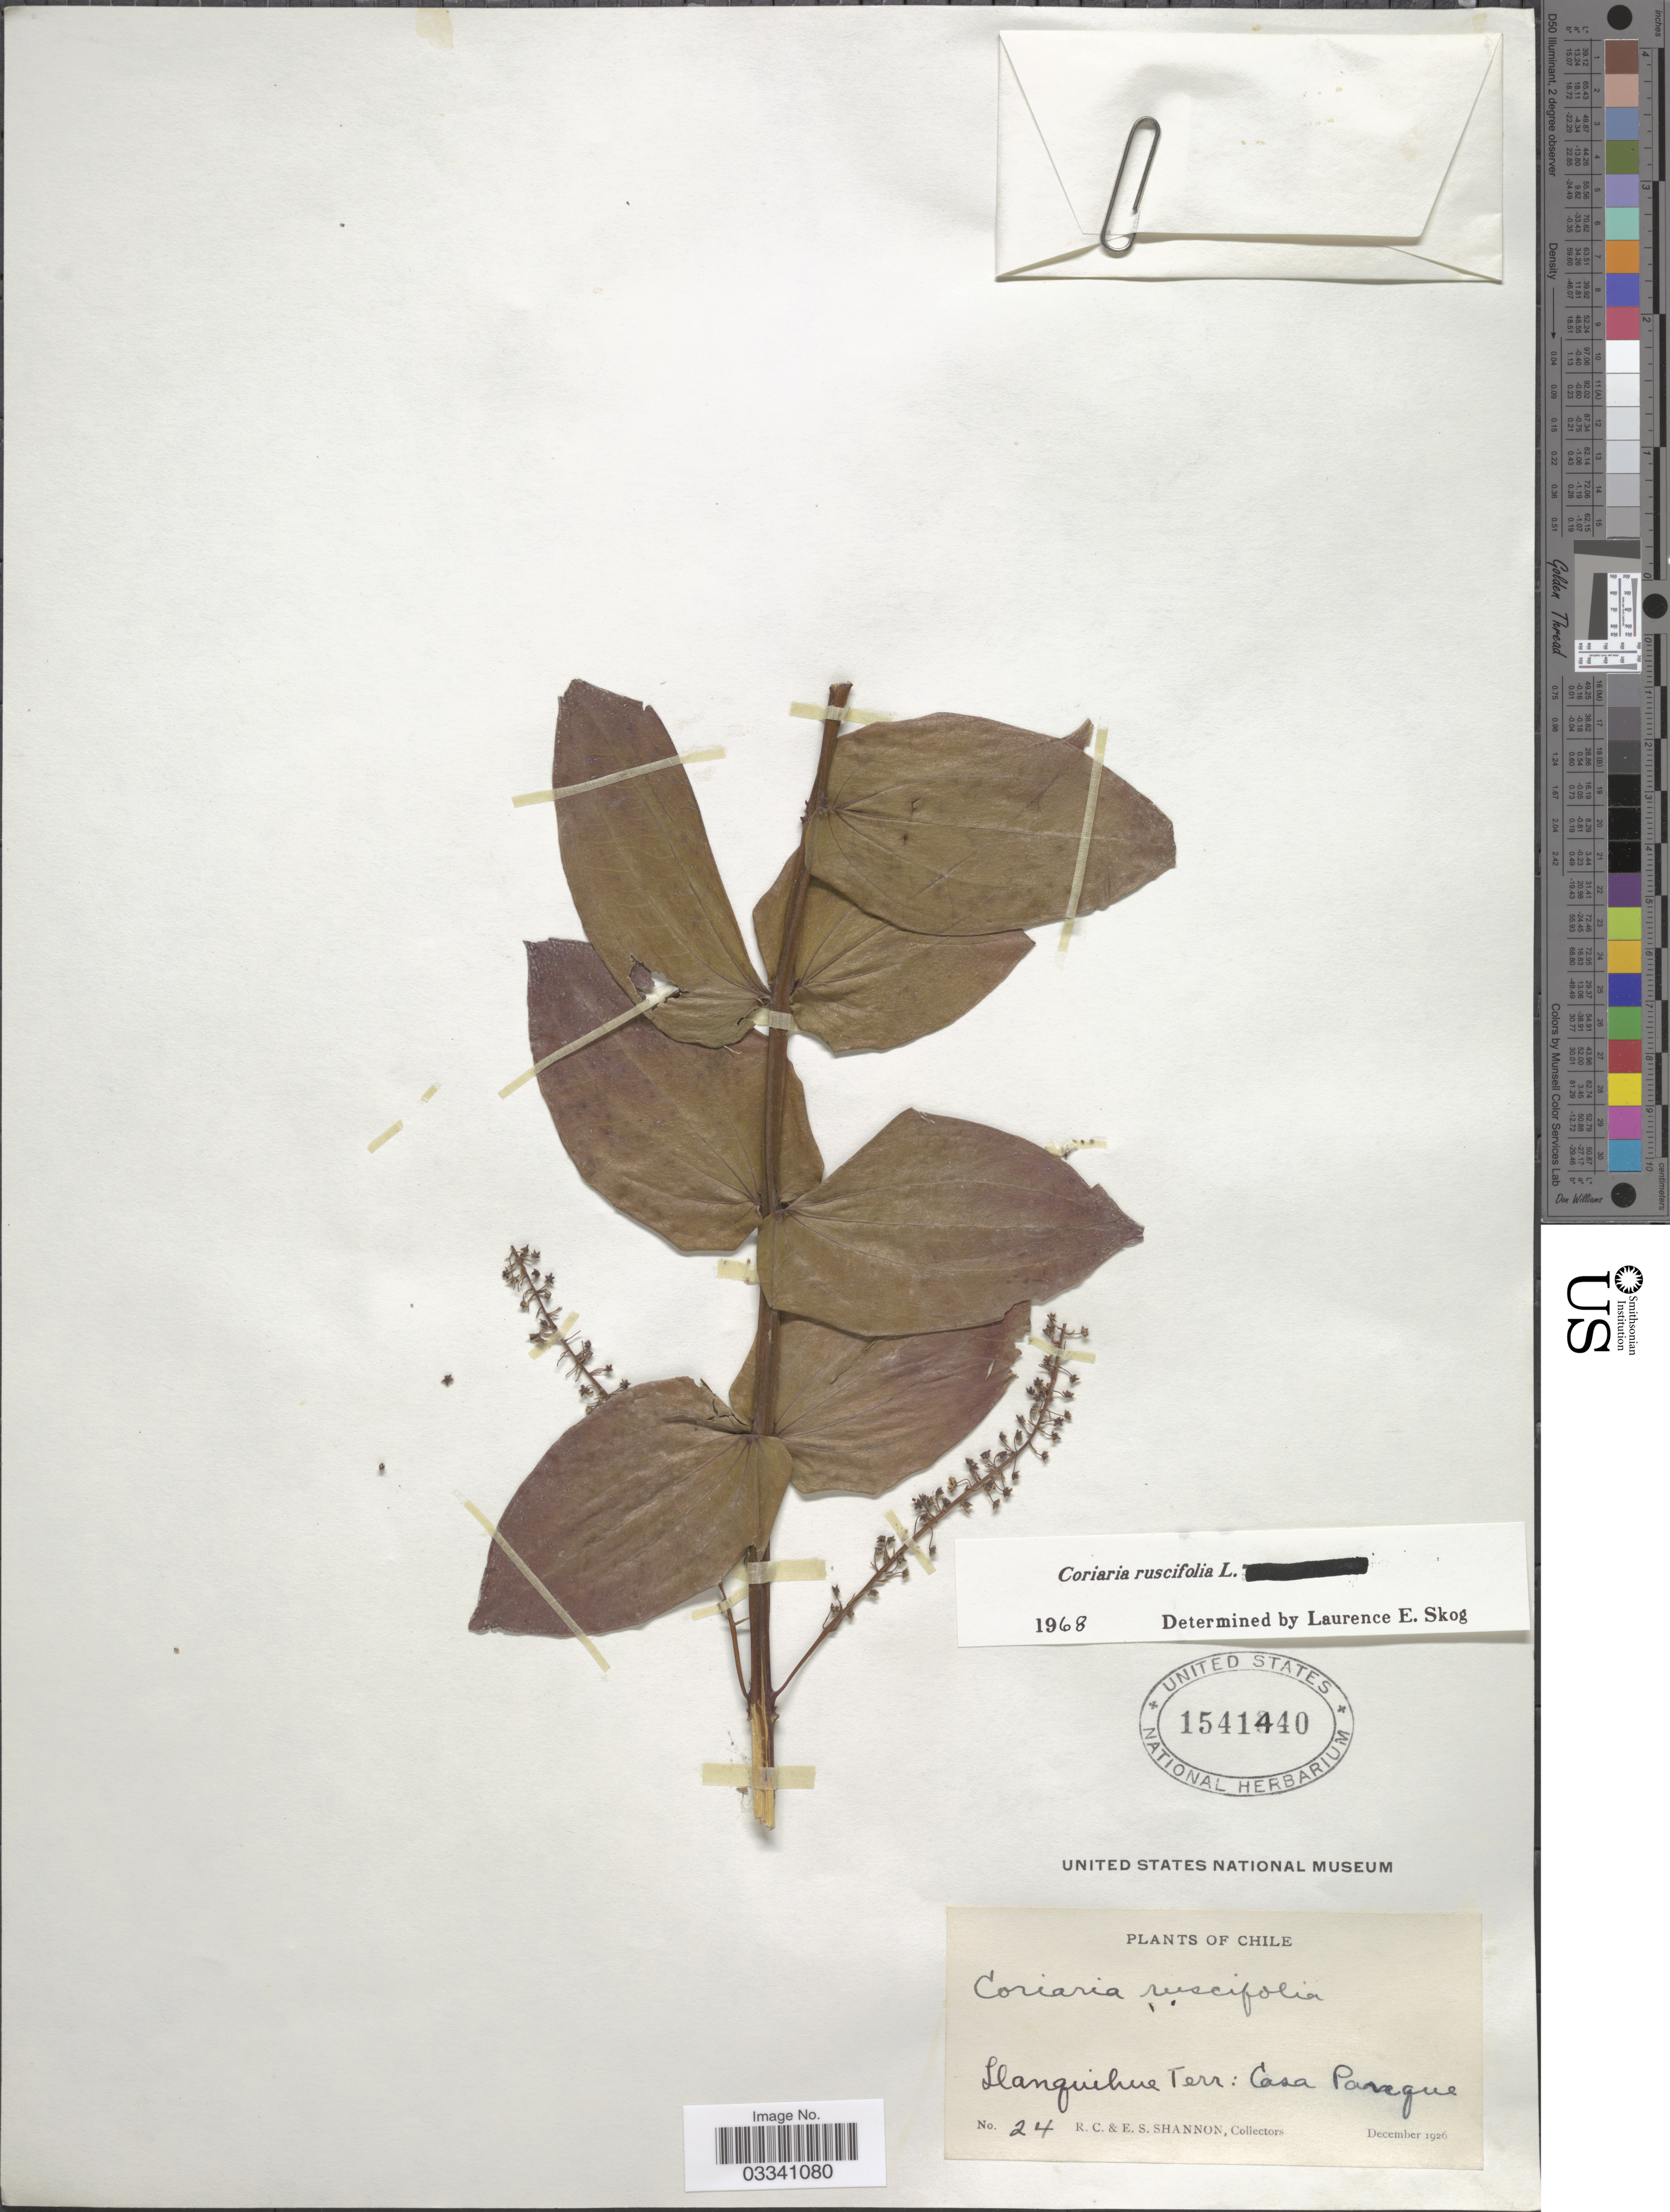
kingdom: Plantae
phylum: Tracheophyta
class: Magnoliopsida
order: Cucurbitales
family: Coriariaceae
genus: Coriaria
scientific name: Coriaria ruscifolia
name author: L.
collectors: R. Shannon & E. Shannon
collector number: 24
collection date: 1926-12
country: Chile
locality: Llanquihue Terr: Casa Panque.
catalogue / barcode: US 1541440